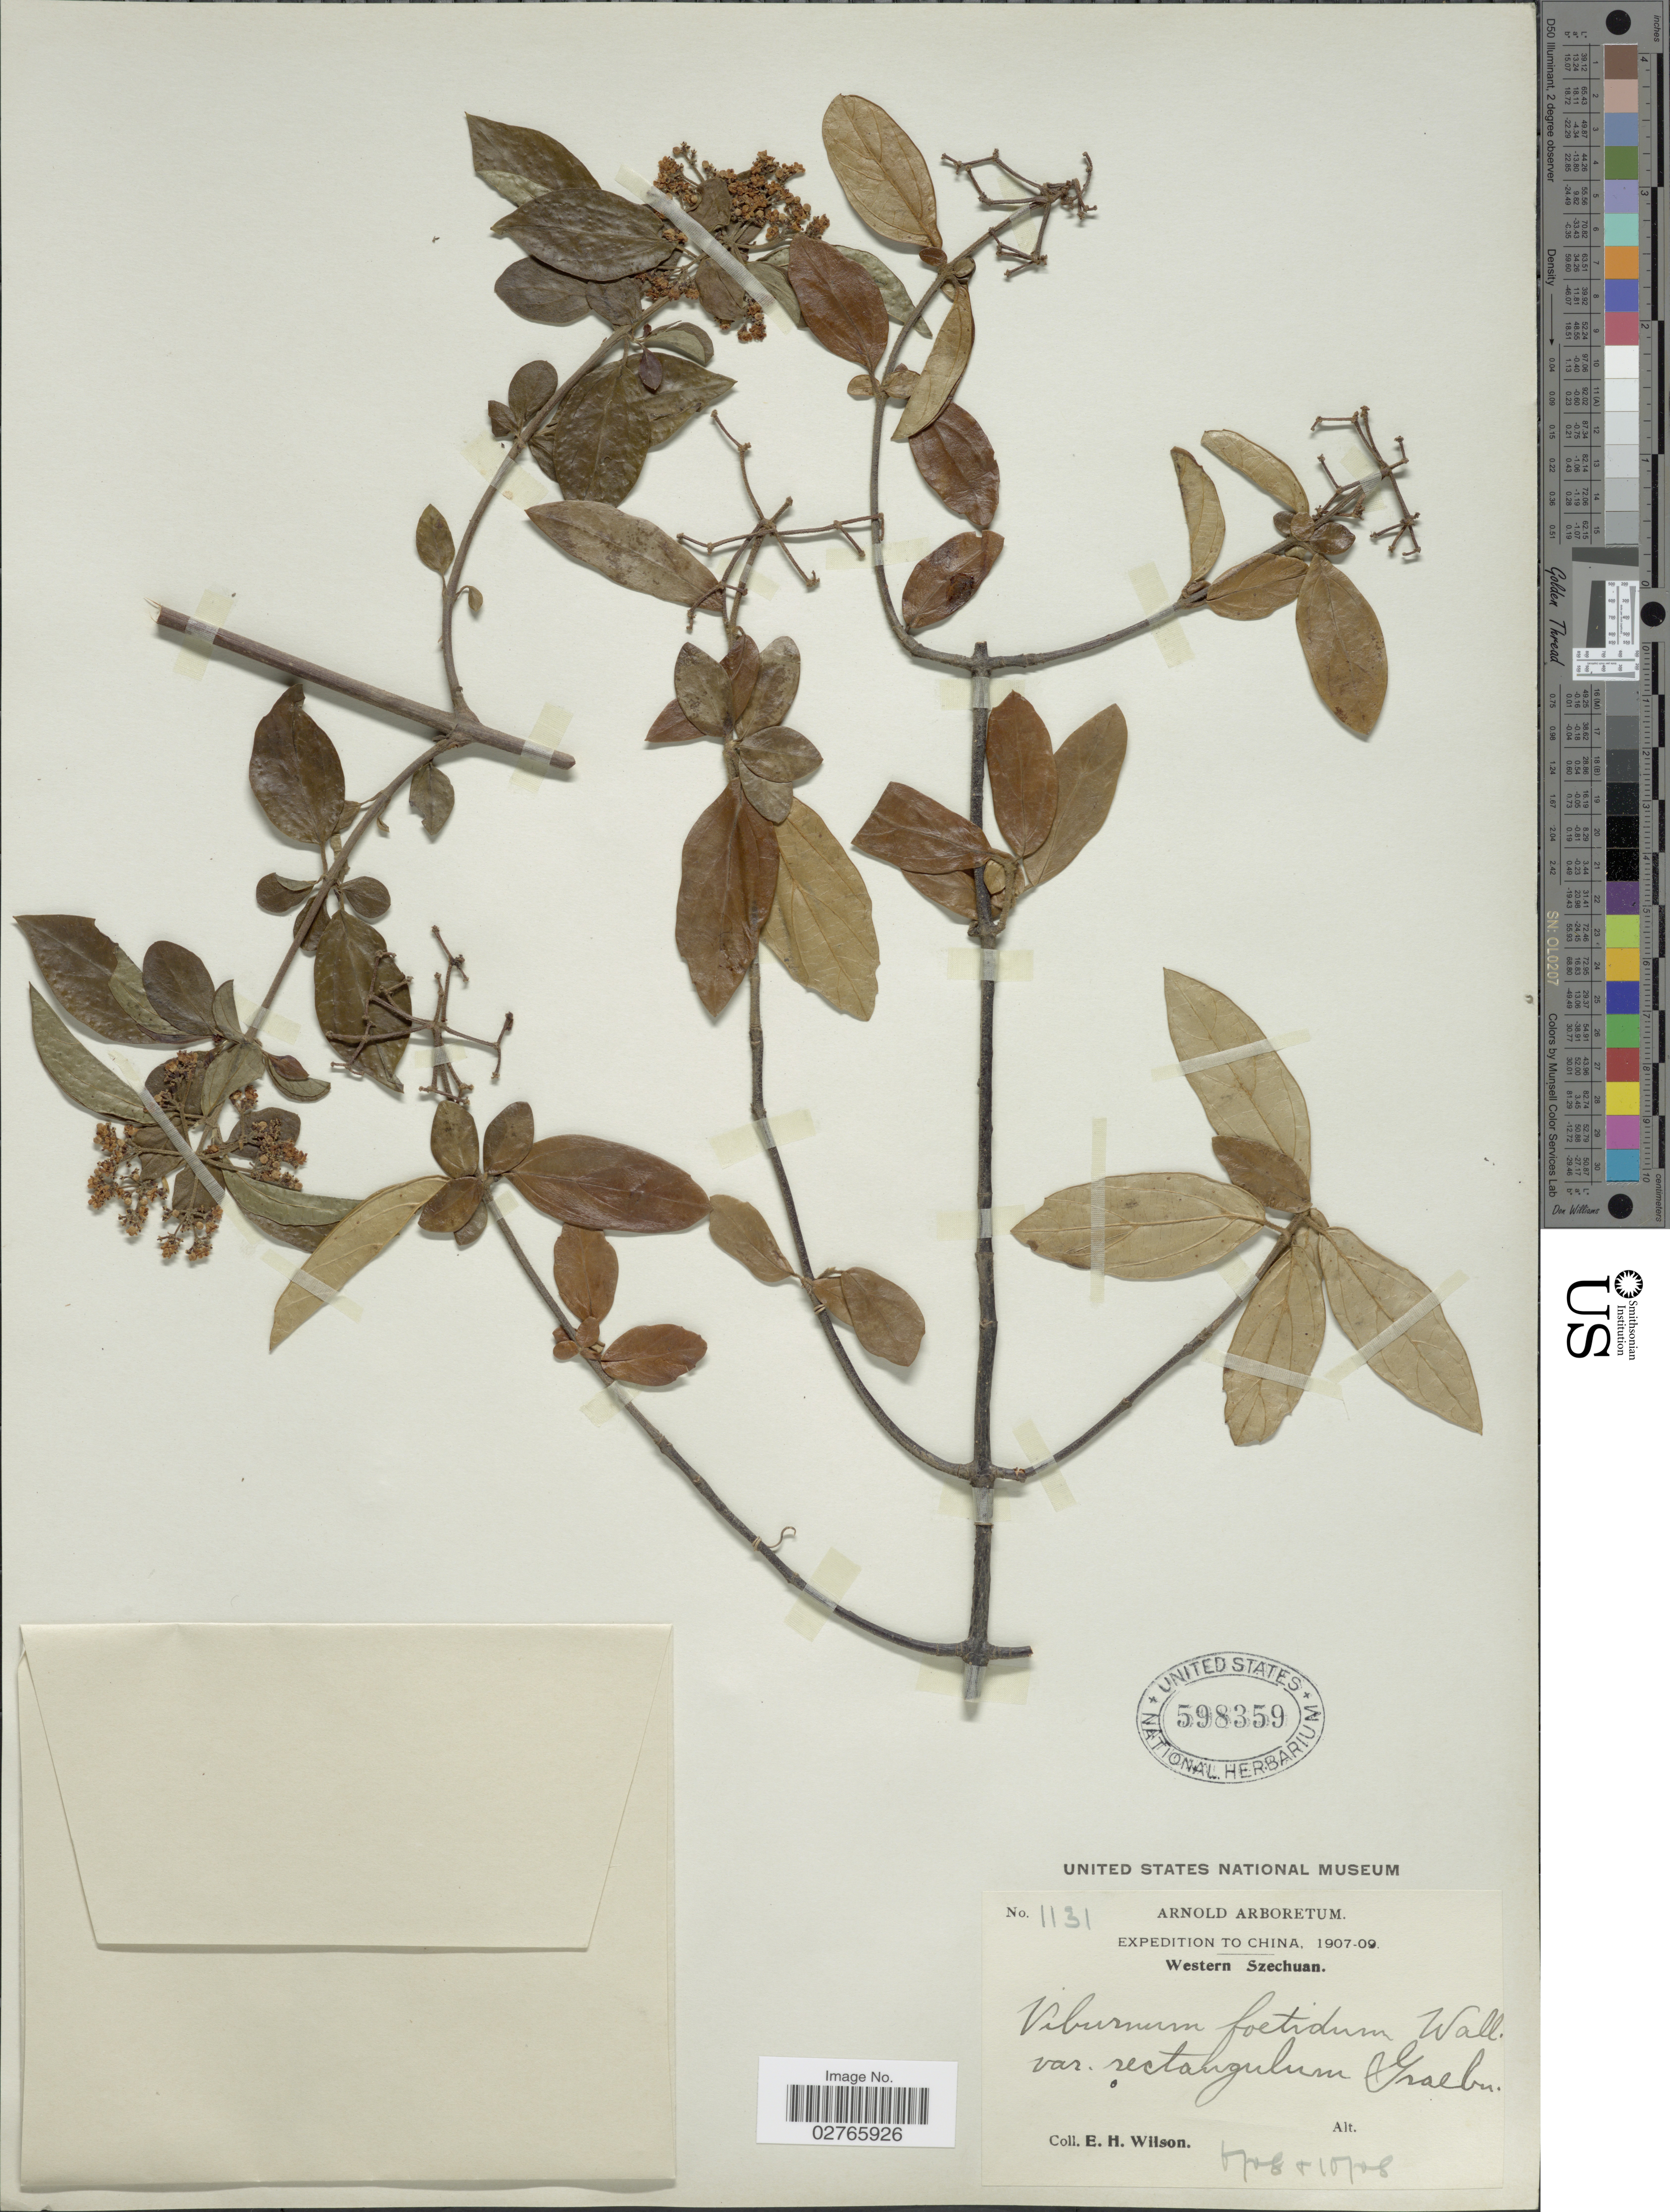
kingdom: Plantae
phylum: Tracheophyta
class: Magnoliopsida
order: Dipsacales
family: Viburnaceae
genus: Viburnum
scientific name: Viburnum foetidum var. rectangulatum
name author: Rehder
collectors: E. Wilson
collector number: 1131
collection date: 1908-06/1908-10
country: China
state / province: Sichuan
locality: Western Szechuan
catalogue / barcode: US 598359